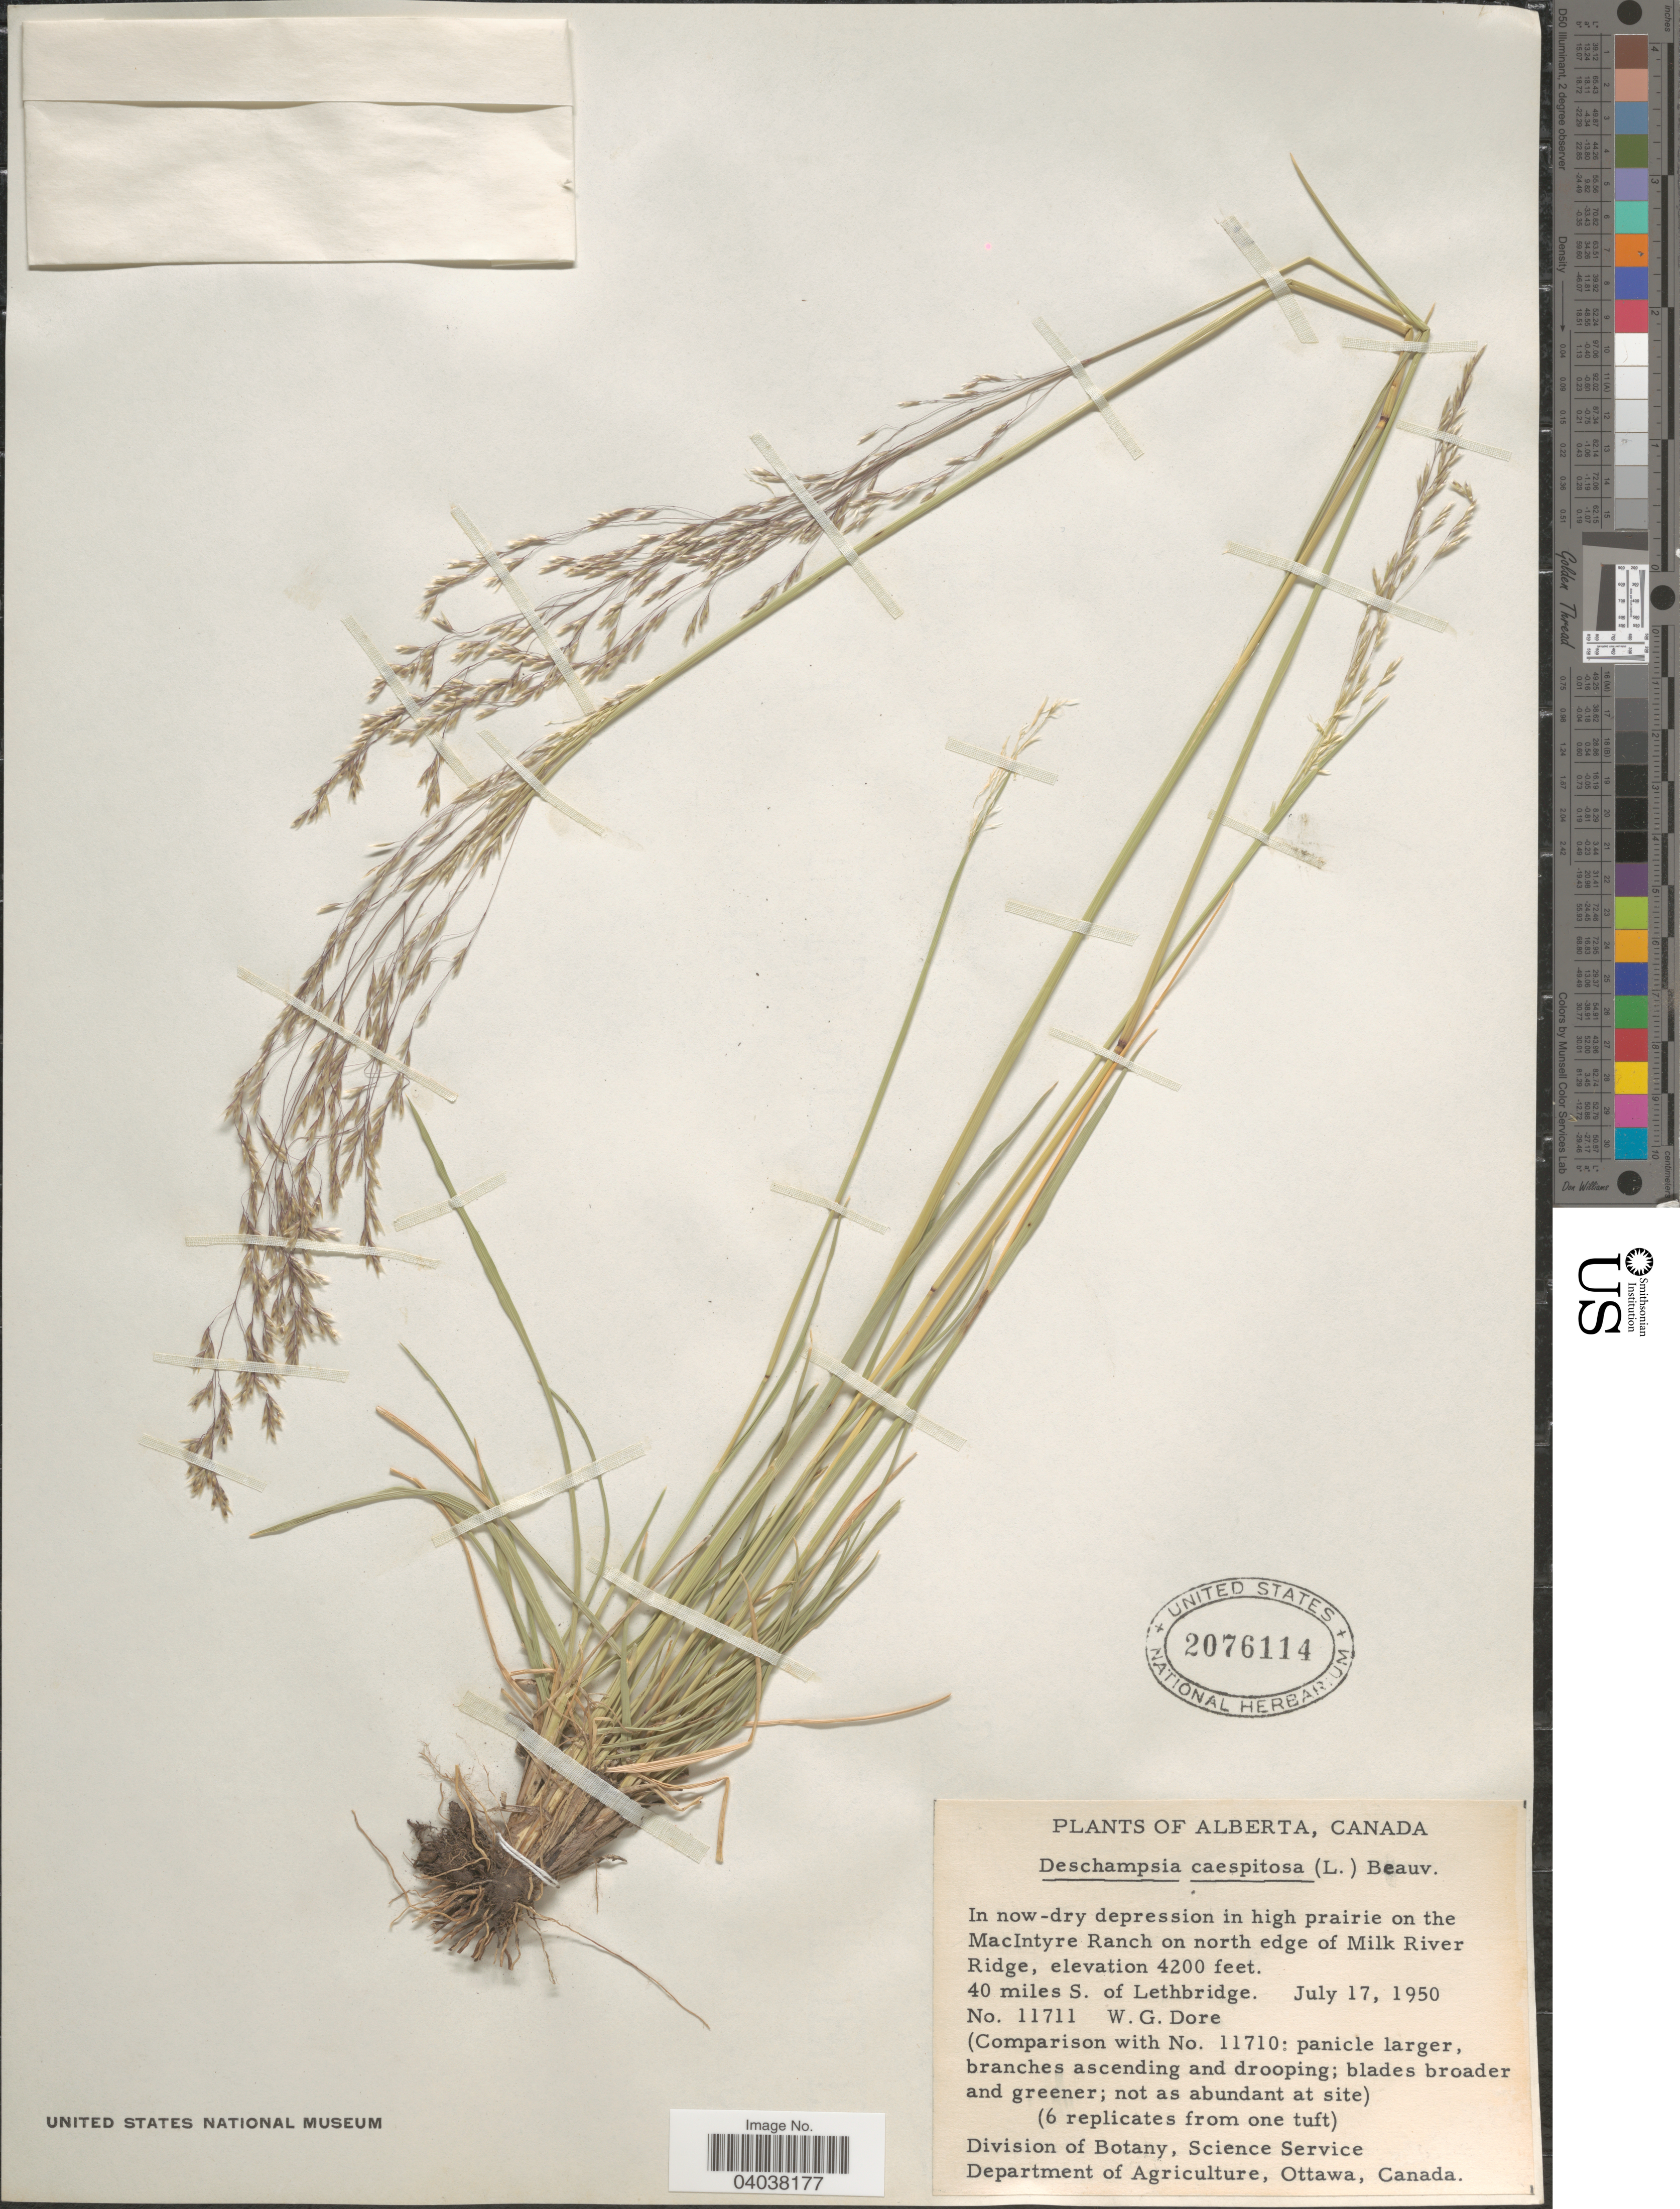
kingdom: Plantae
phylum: Tracheophyta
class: Liliopsida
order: Poales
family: Poaceae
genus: Deschampsia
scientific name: Deschampsia cespitosa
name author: (L.) P. Beauv.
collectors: W. Dore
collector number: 11711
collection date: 1950-07-17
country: Canada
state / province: Alberta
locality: On the MacIntyre Ranch on north edge of Milk Rivier Ridge. 40 miles S. of Lethbridge.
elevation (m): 1280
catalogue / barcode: US 2076114